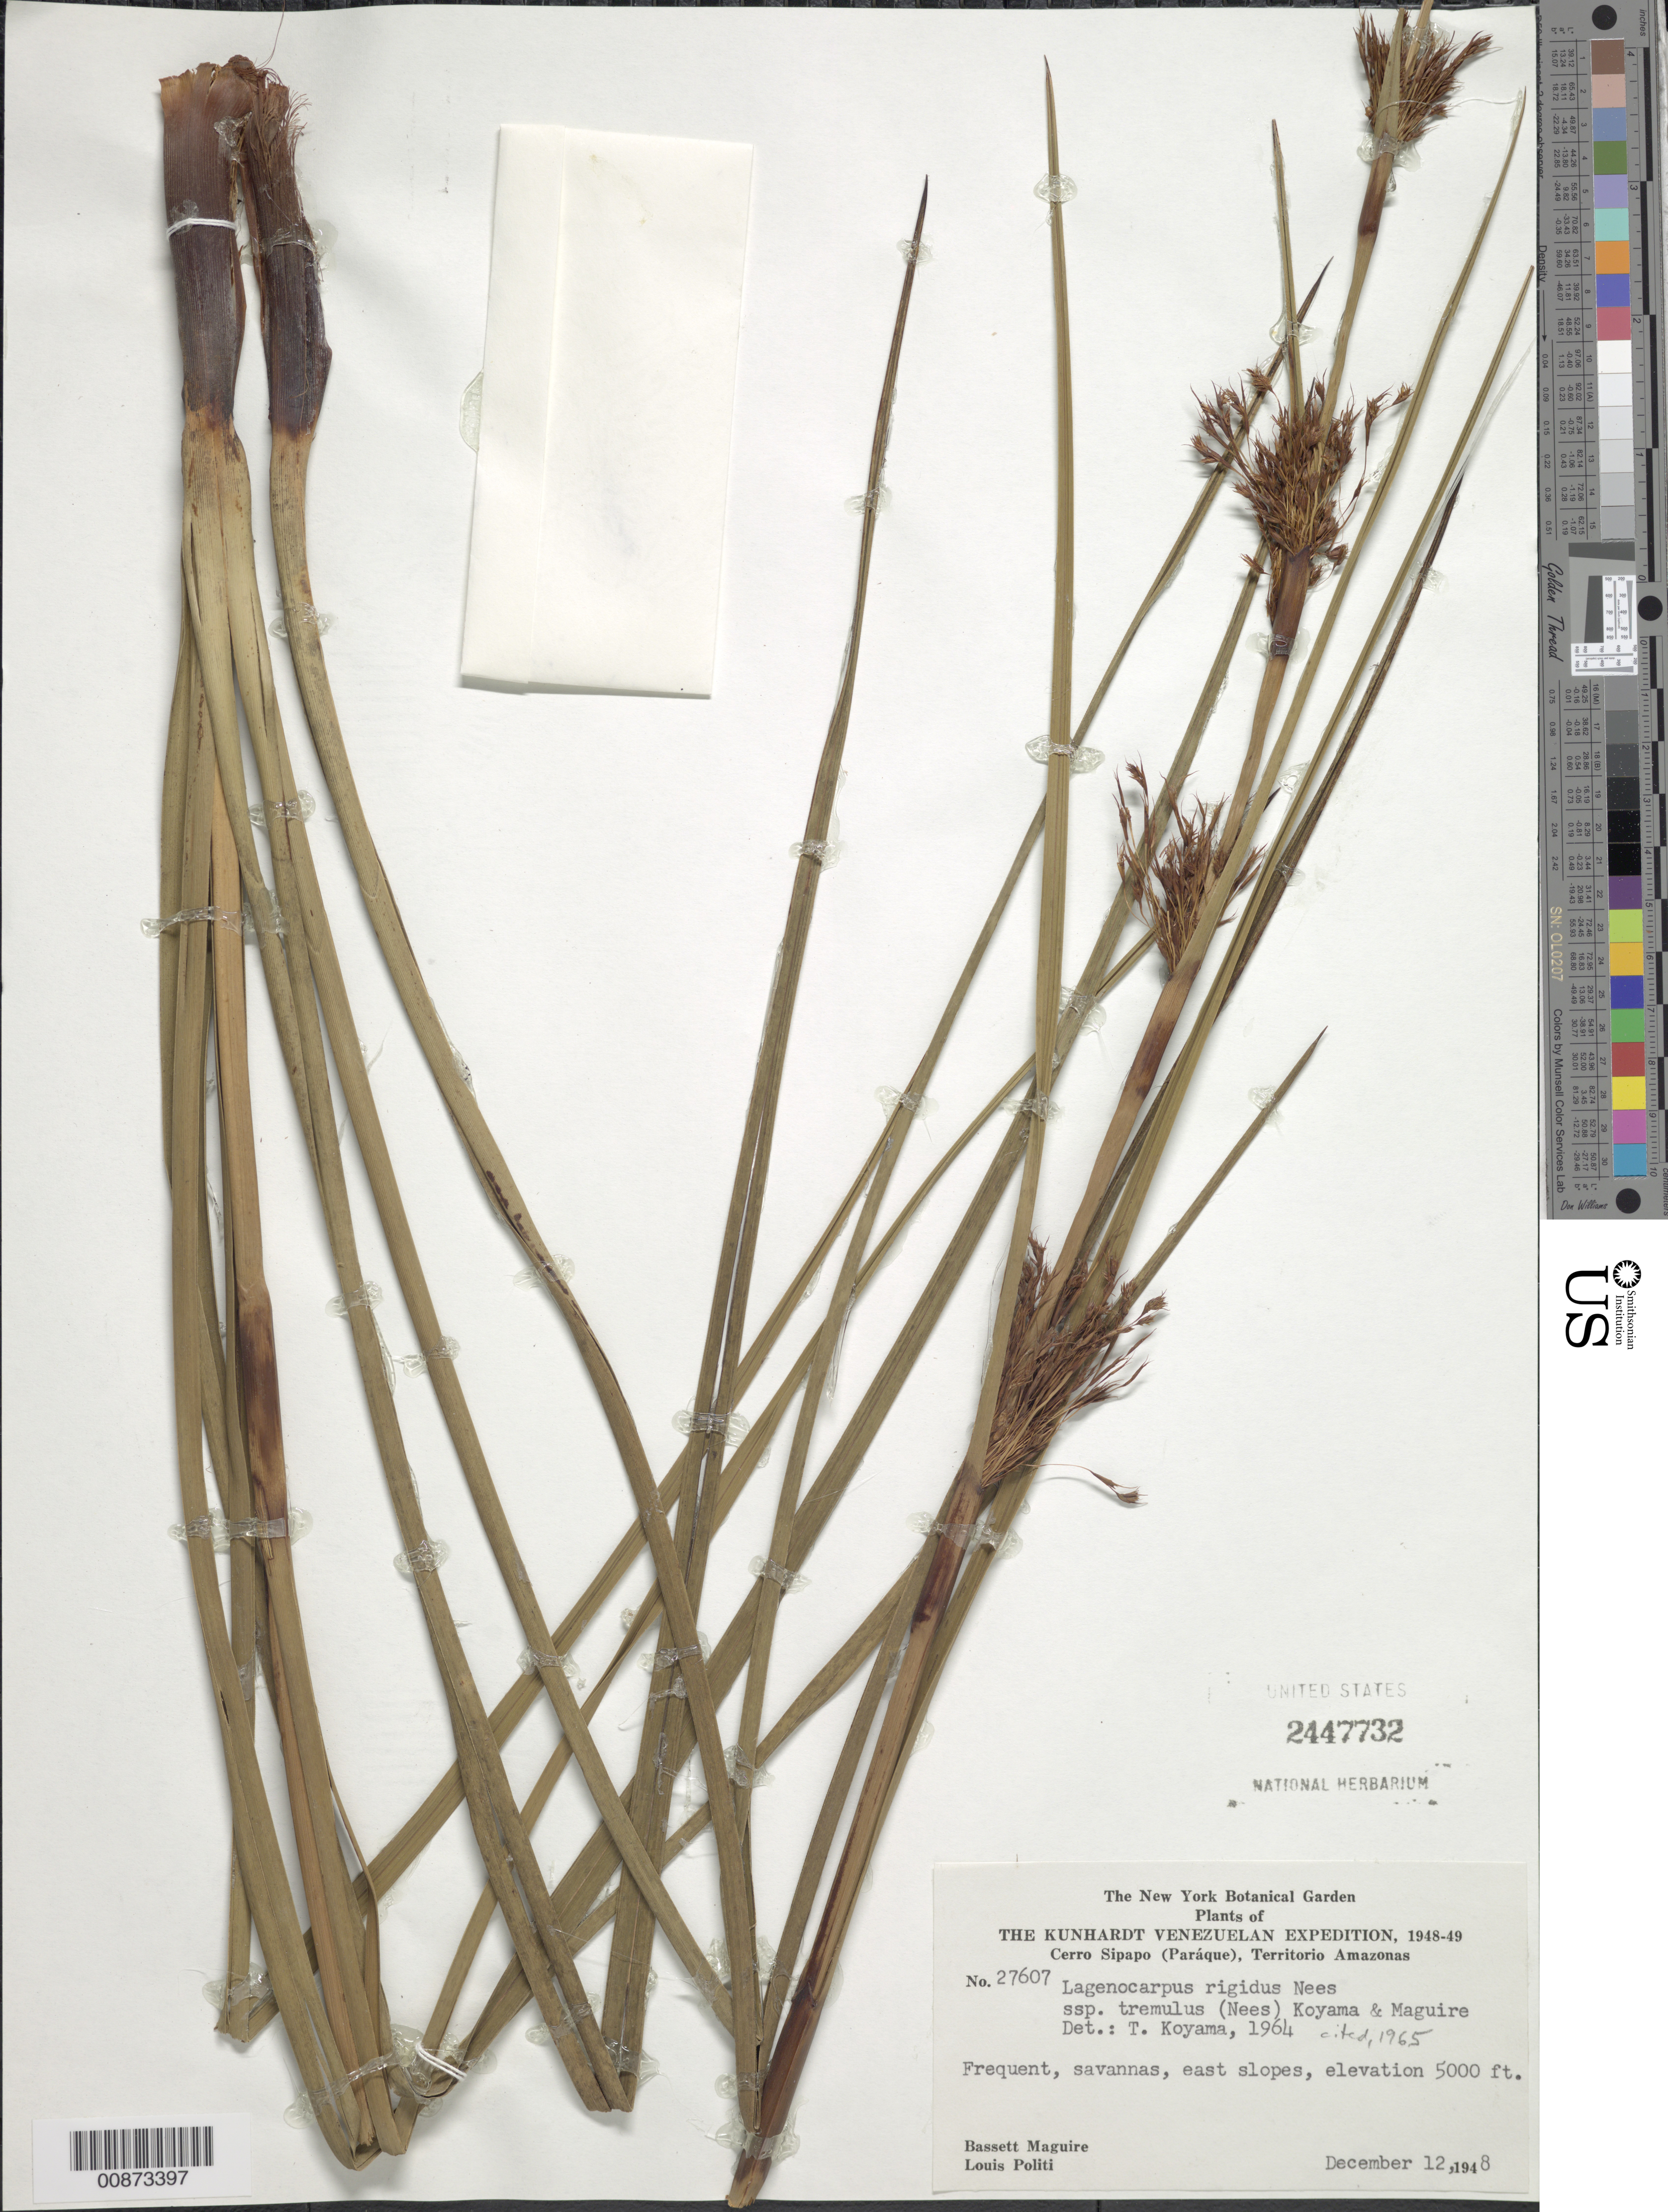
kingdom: Plantae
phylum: Tracheophyta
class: Liliopsida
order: Poales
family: Cyperaceae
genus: Lagenocarpus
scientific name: Lagenocarpus rigidus subsp. tremulus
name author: (Nees) T. Koyama & Maguire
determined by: Koyama, Tetsuo M.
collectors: B. Maguire & L. Politi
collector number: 27607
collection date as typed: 12-Dec-48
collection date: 1948-12-12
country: Venezuela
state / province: Amazonas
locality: Cerro Sipapo (Paráque), E slopes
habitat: Savanna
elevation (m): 1524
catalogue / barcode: US 2447732